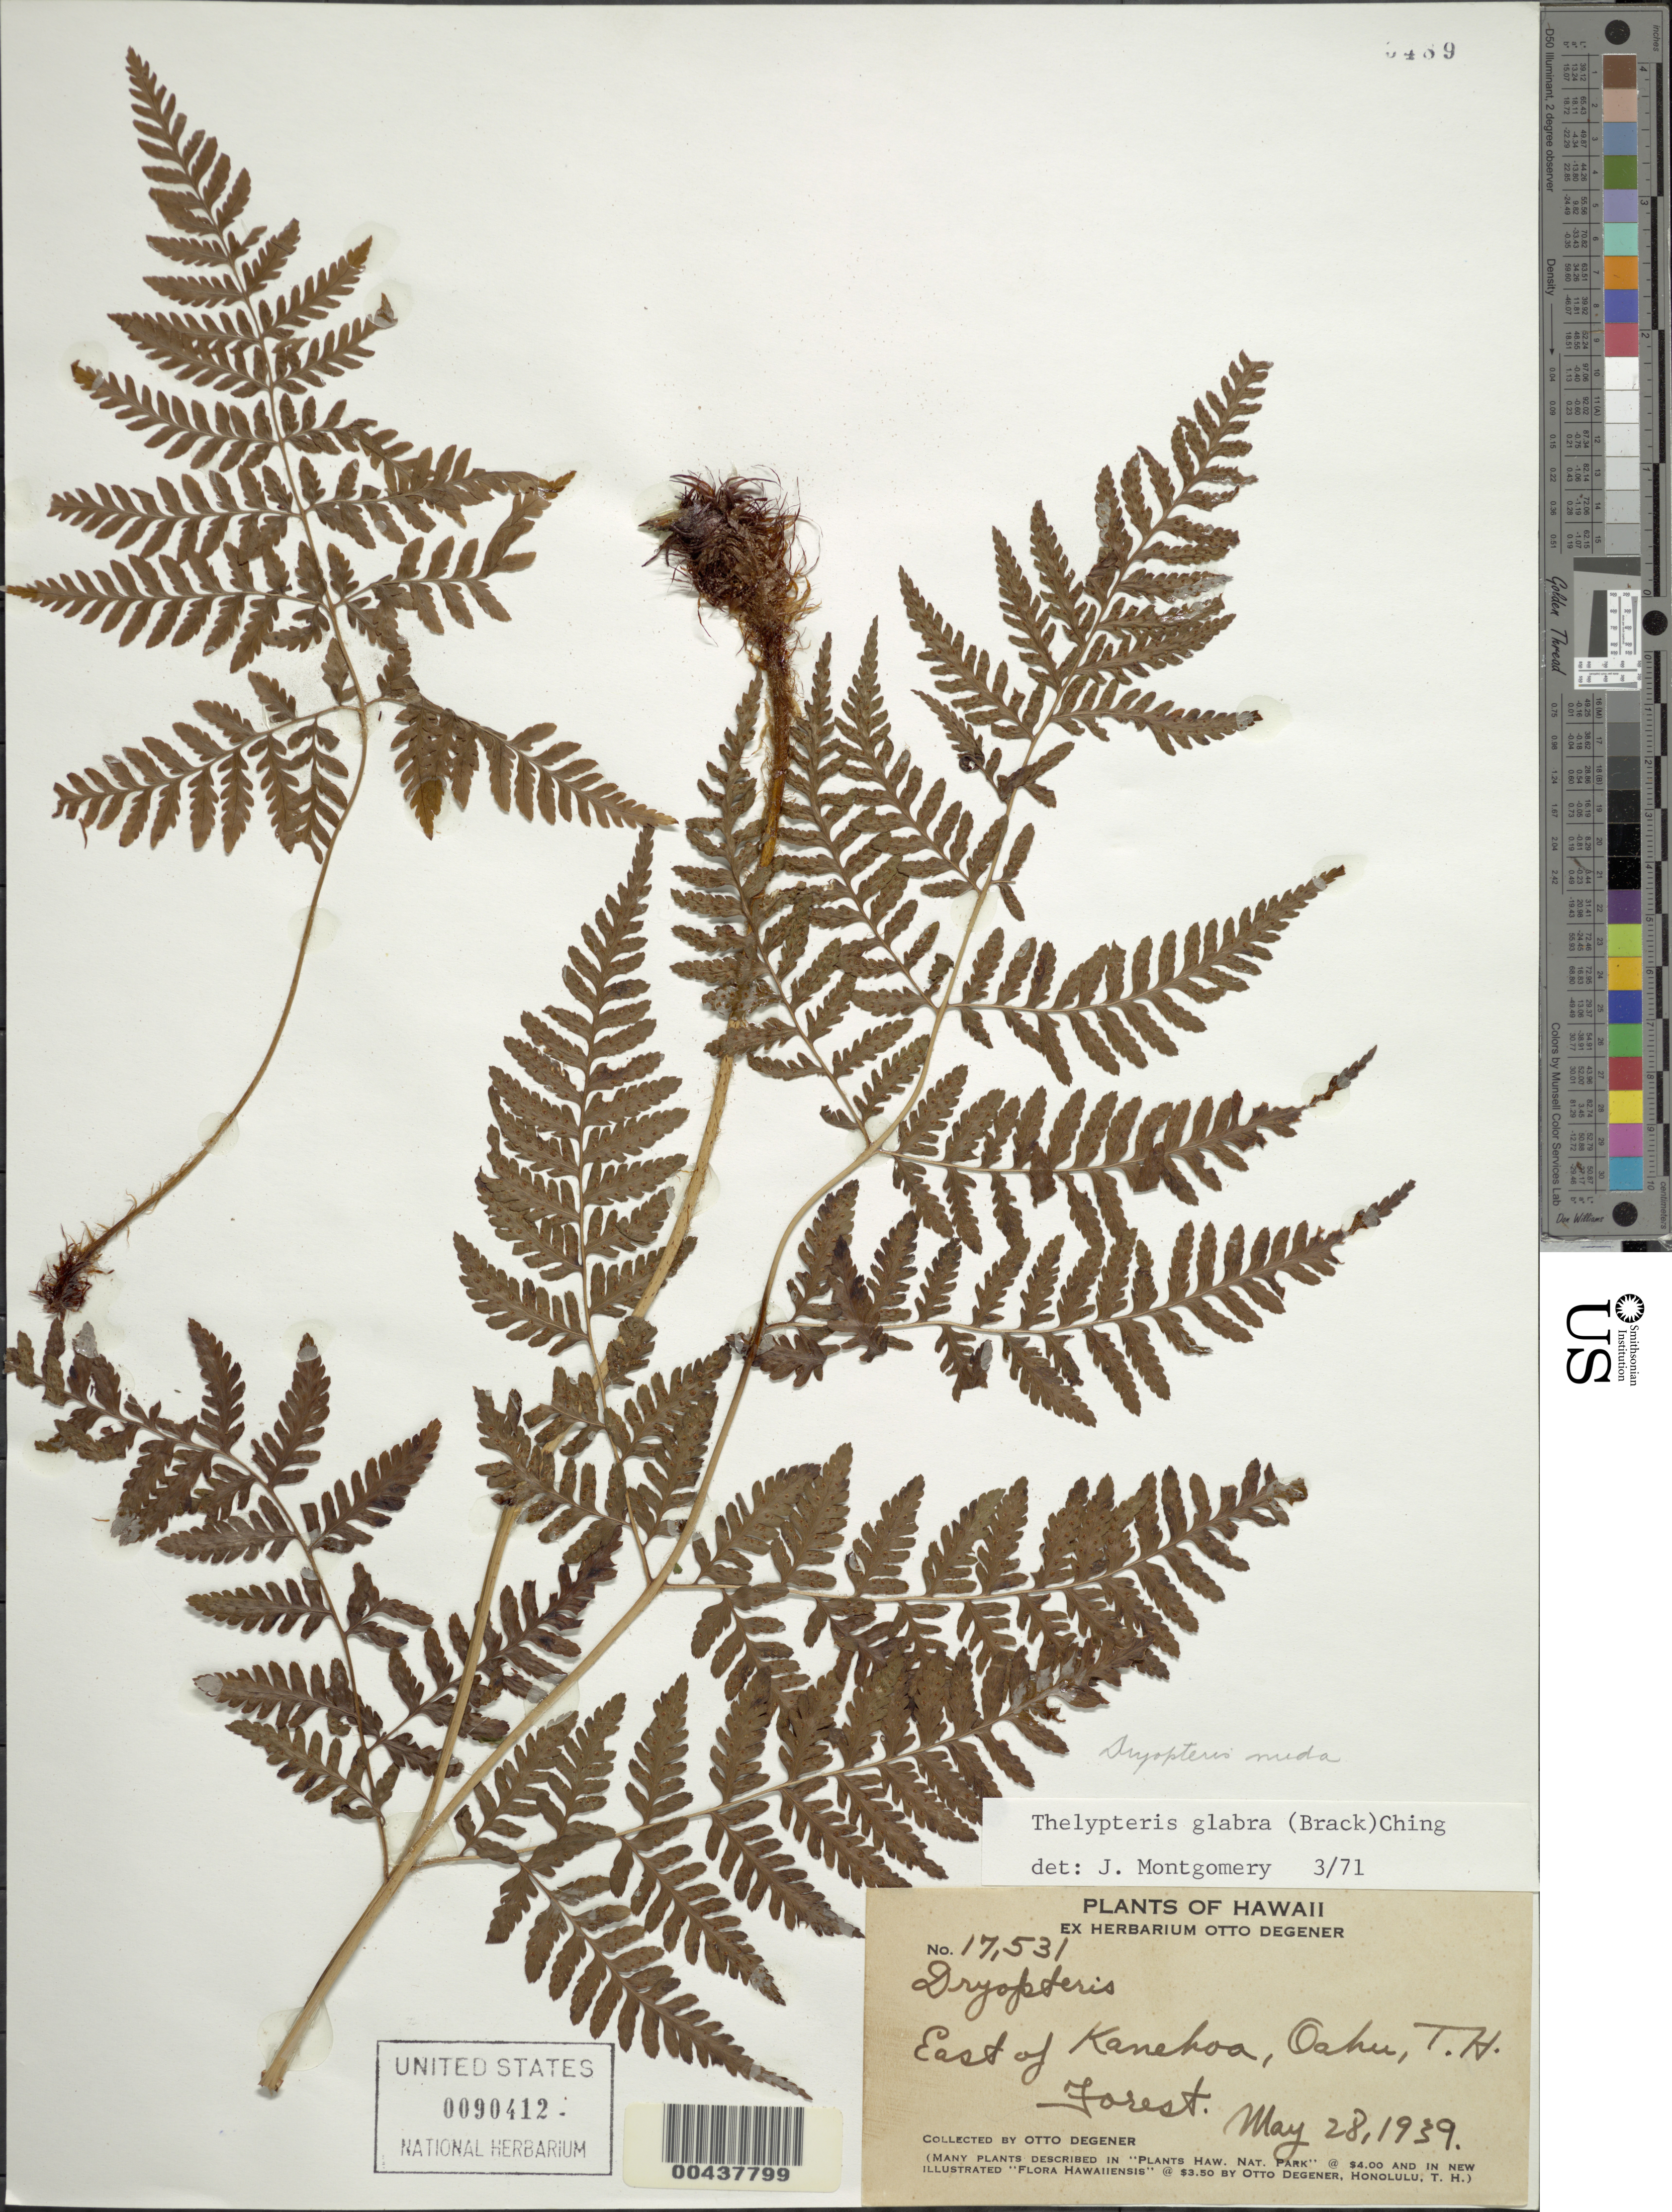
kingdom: Plantae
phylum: Tracheophyta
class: Polypodiopsida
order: Polypodiales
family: Dryopteridaceae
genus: Dryopteris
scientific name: Dryopteris glabra var. nuda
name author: (Underw.) Fraser-Jenk.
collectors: O. Degener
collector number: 17531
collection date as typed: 28 May 1939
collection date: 1939-05-28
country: United States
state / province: Hawaii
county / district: Honolulu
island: Oahu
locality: E of Kanehoa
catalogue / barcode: US 90412